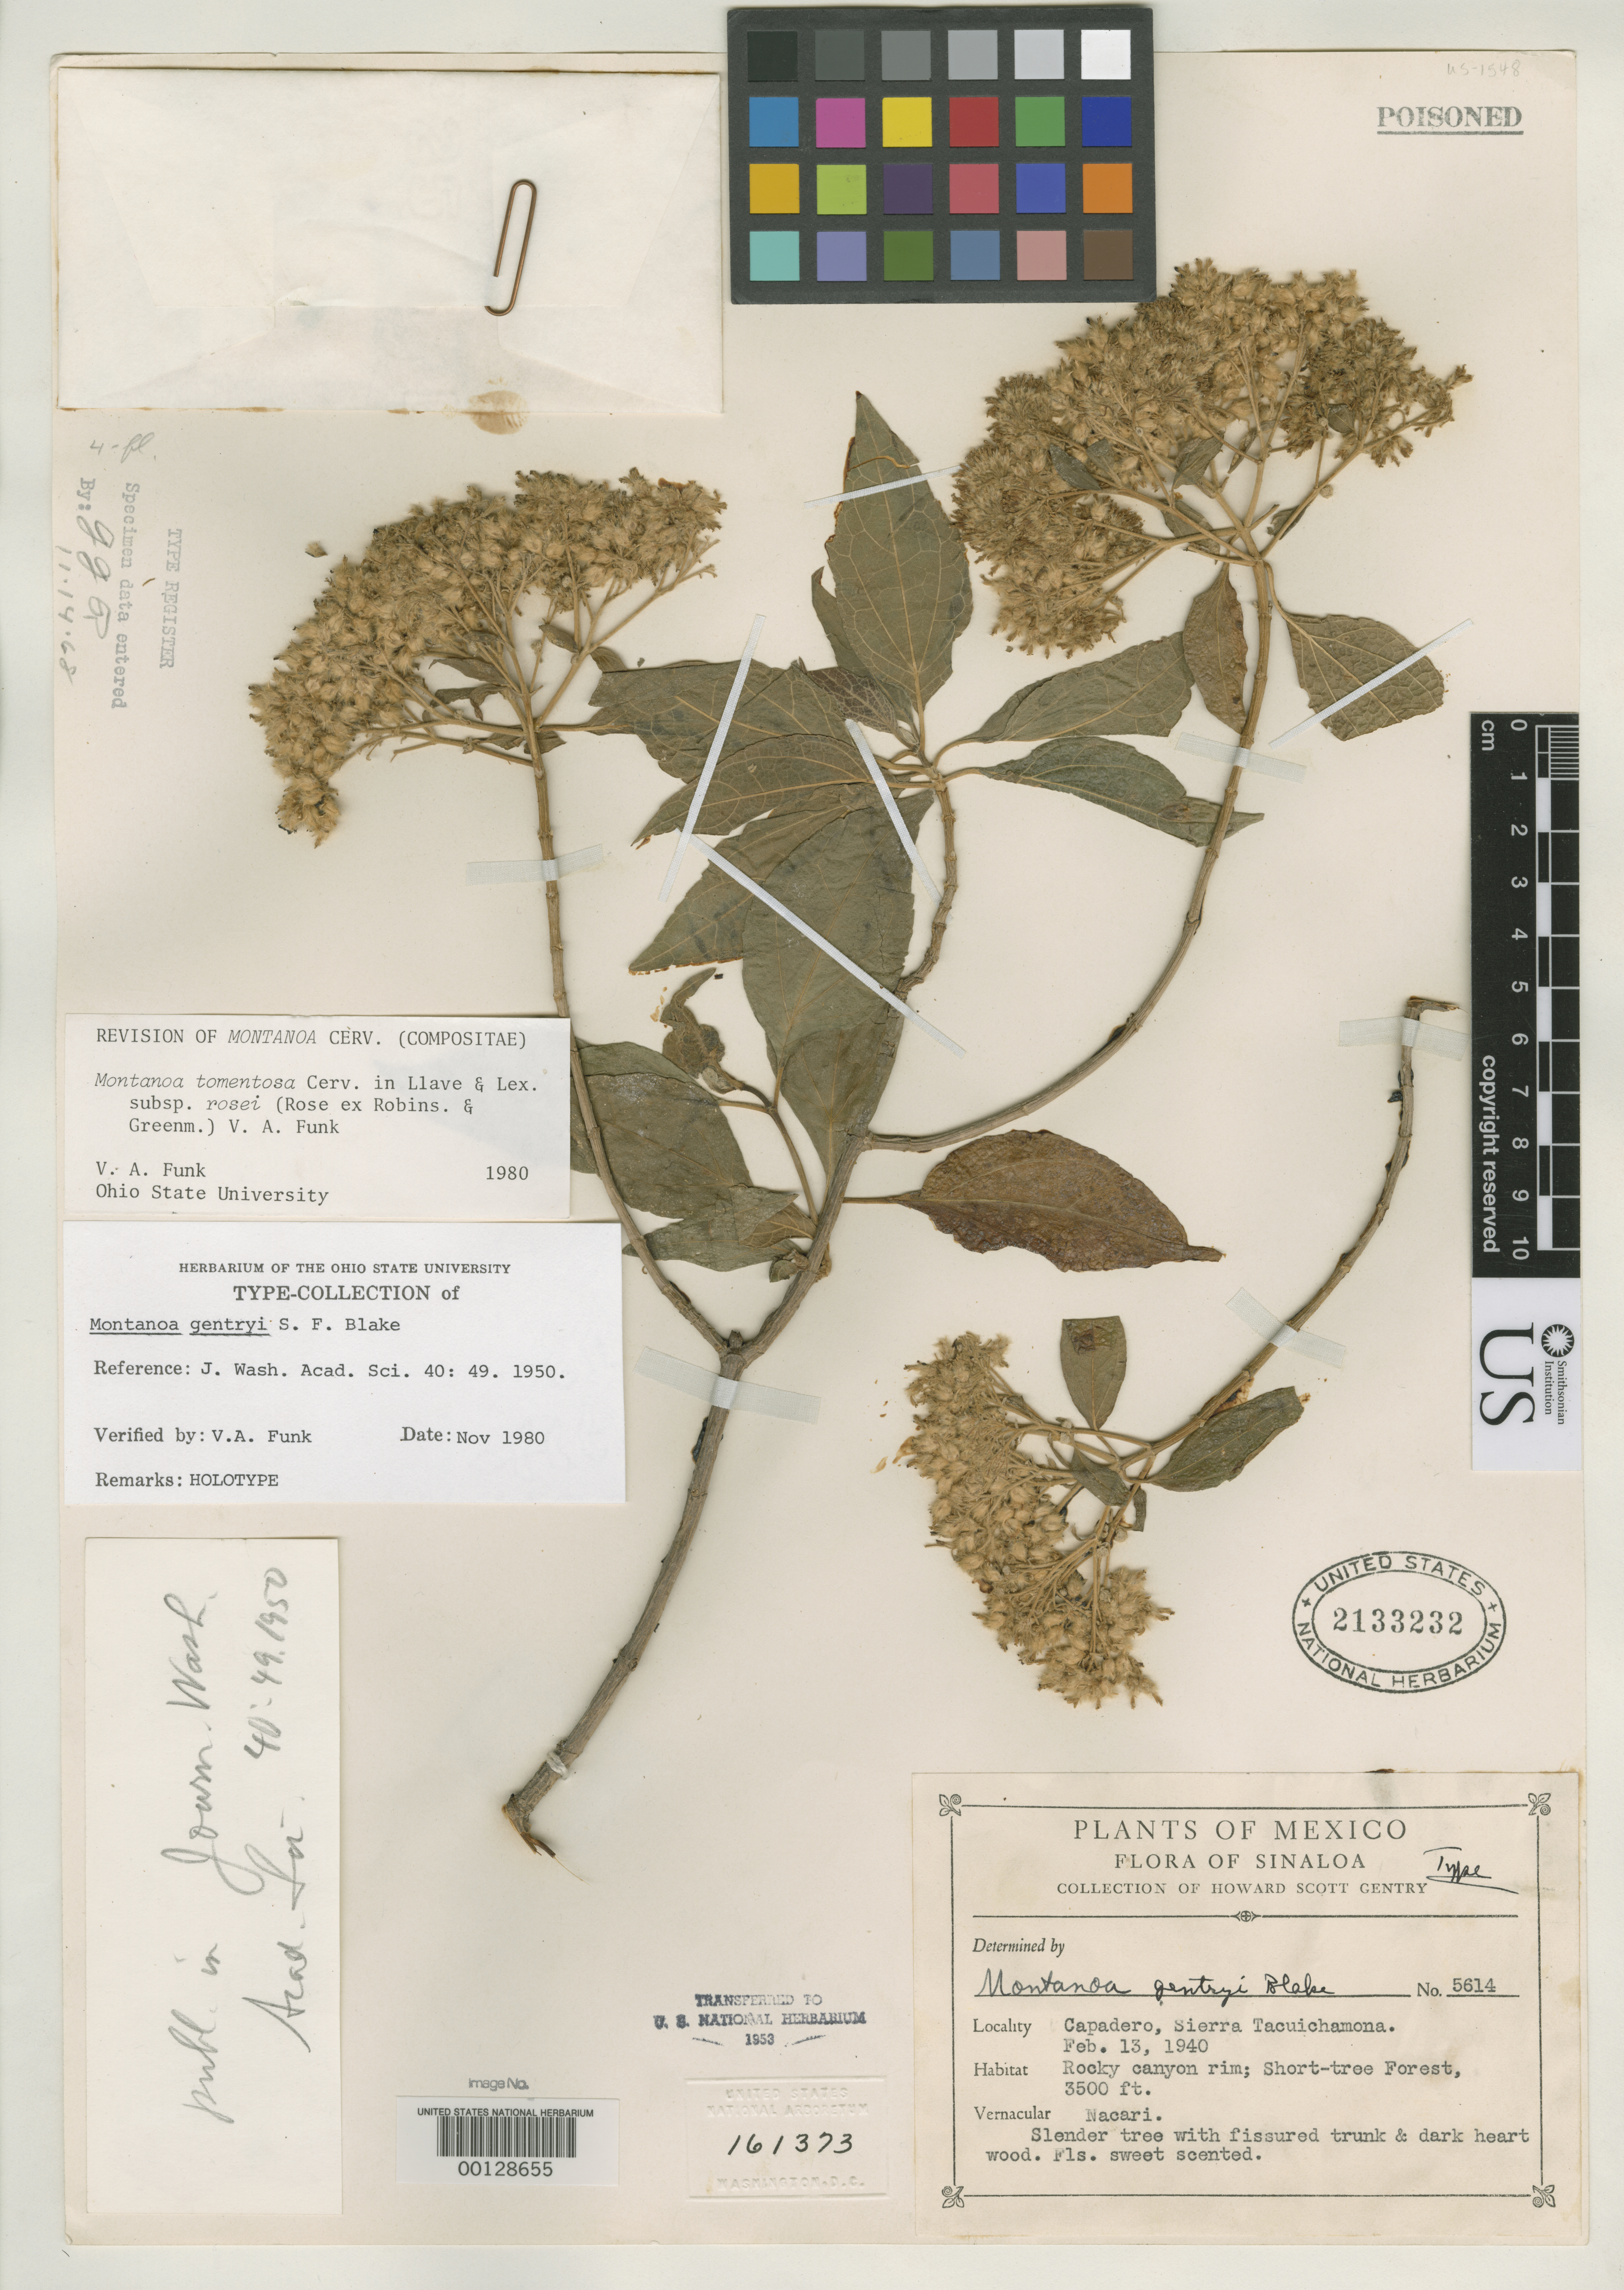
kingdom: Plantae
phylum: Tracheophyta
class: Magnoliopsida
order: Asterales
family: Asteraceae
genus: Montanoa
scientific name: Montanoa gentryi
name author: S.F. Blake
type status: Holotype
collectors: H. S. Gentry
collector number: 5614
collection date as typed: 13 Feb 1940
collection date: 1940-02-13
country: Mexico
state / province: Sinaloa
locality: Capadero, Sierra Tacuichamona.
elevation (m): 1065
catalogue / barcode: US 2133232